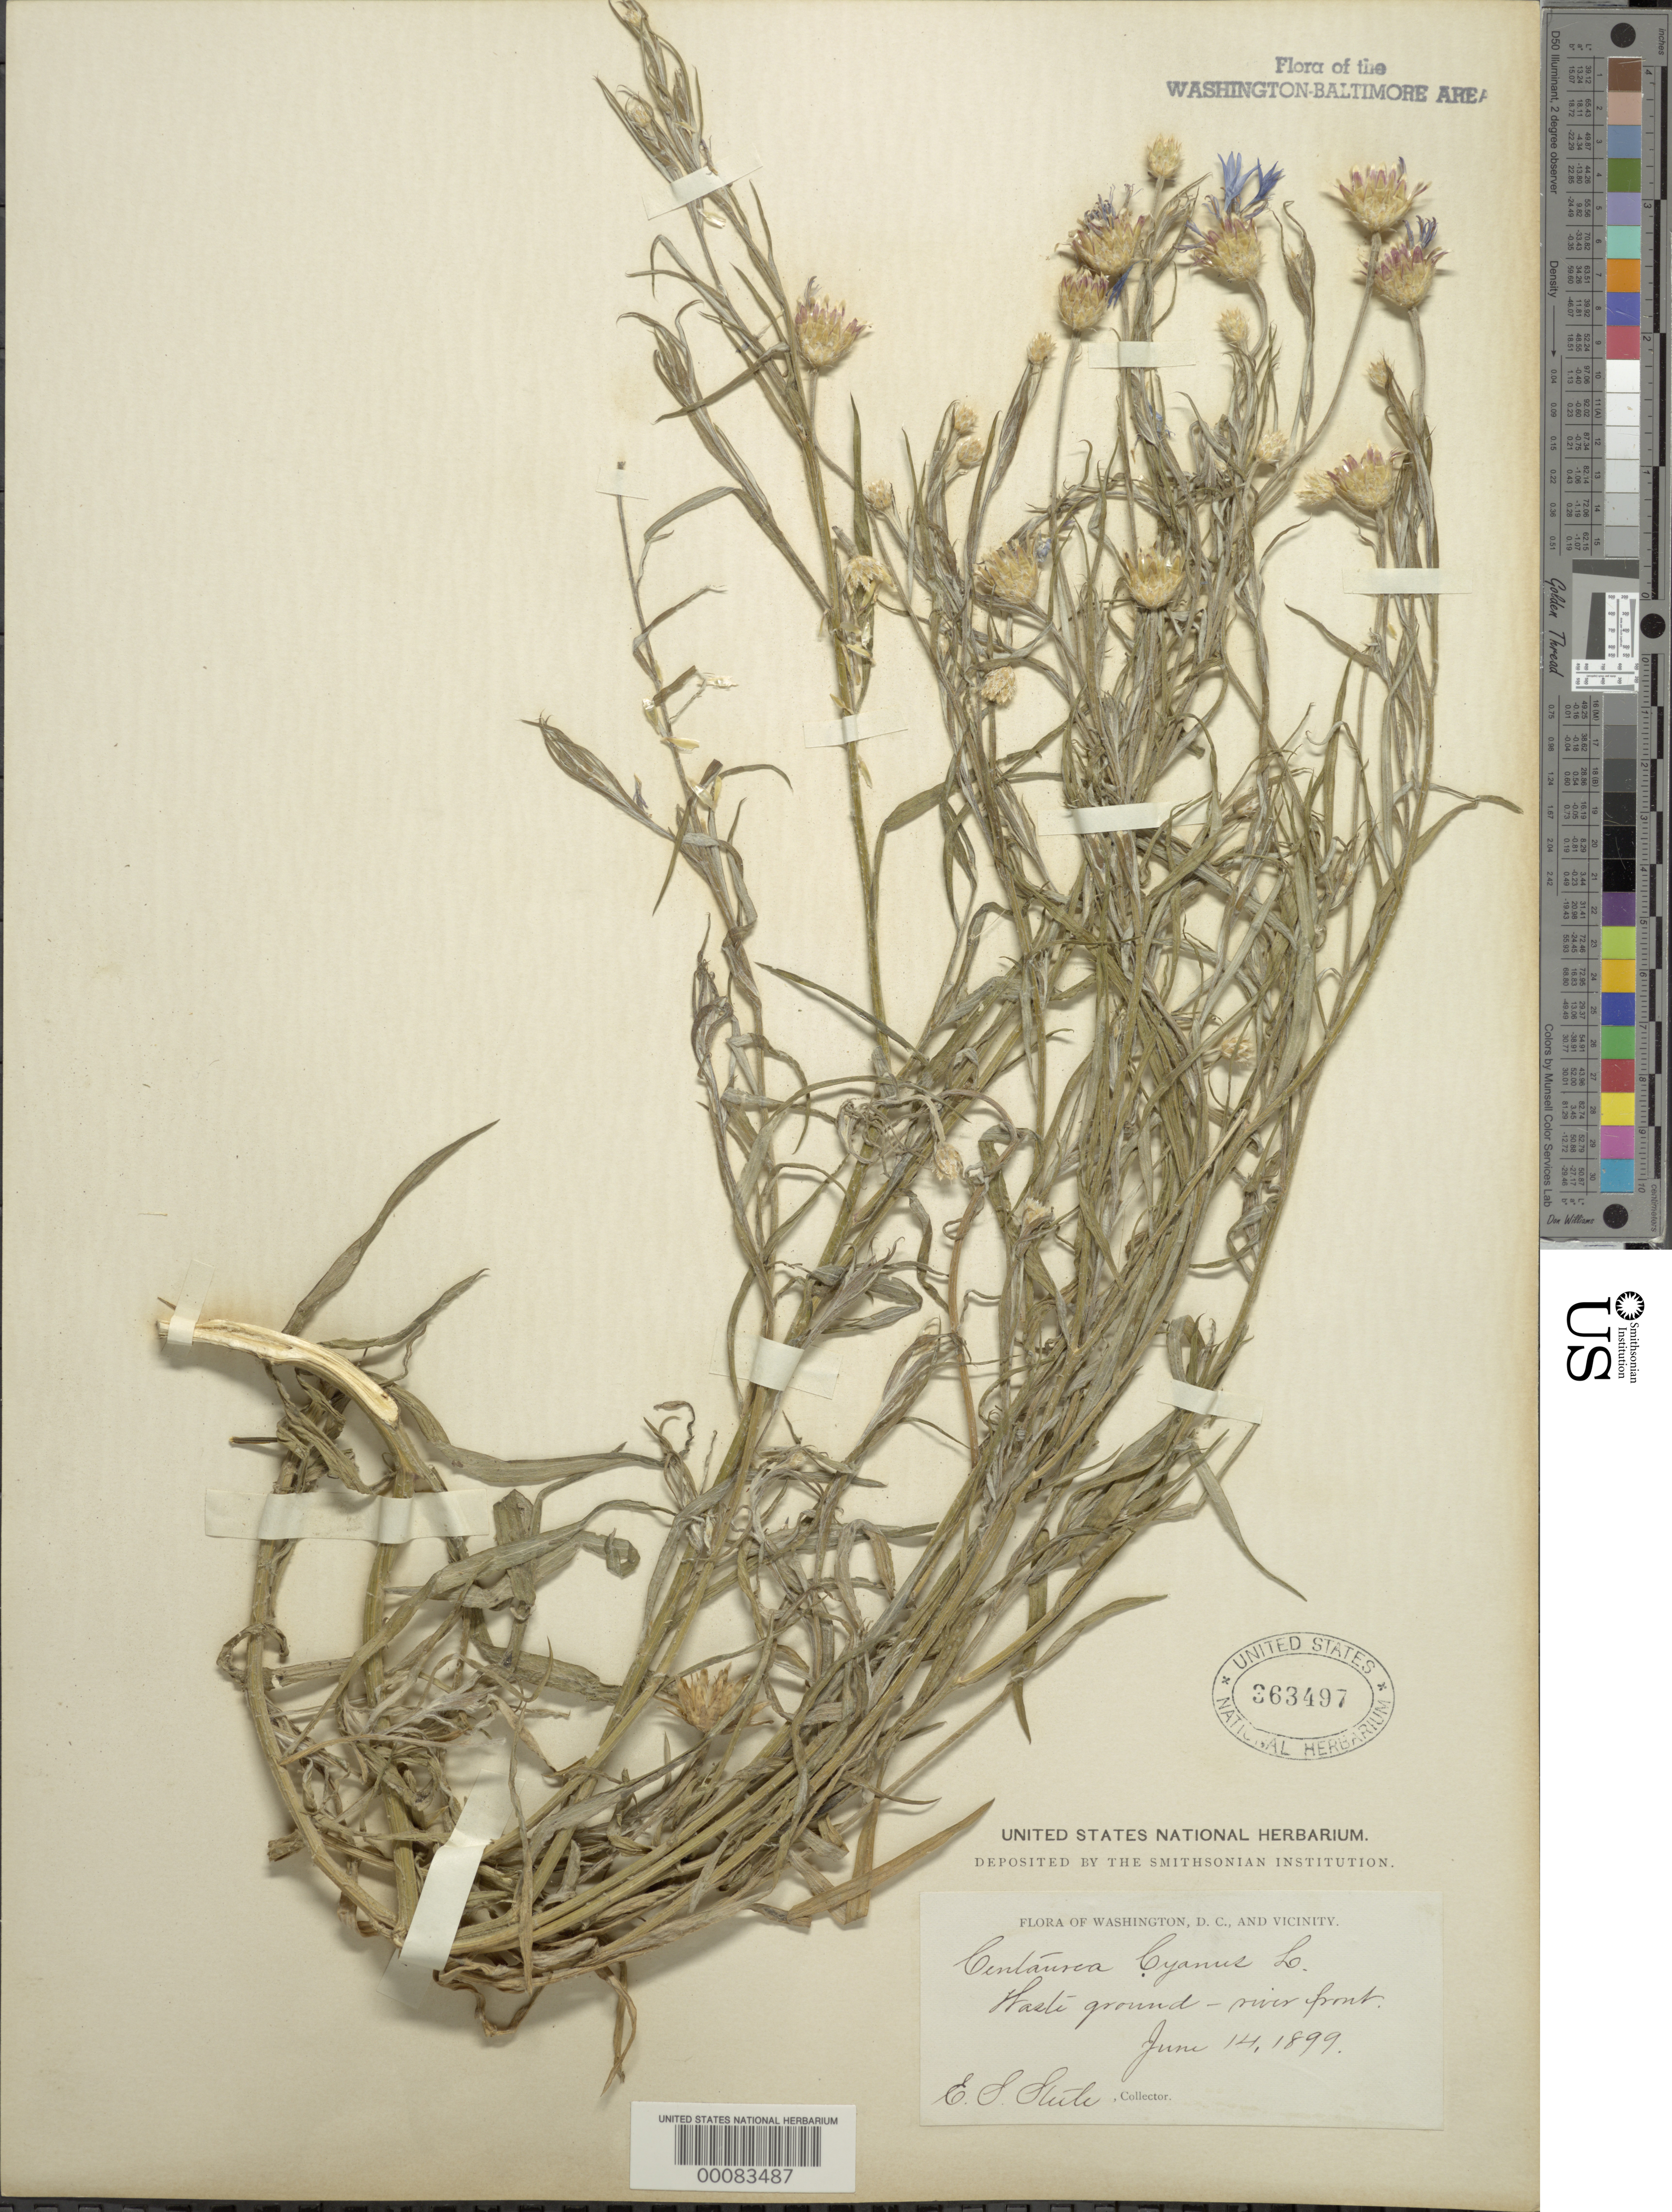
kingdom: Plantae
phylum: Tracheophyta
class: Magnoliopsida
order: Asterales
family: Asteraceae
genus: Centaurea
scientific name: Centaurea cyanus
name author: L.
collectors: E. Steele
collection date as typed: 14 Jun 1899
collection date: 1899-06-14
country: United States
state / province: District of Columbia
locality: River front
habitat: Waste ground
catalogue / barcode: US 363497